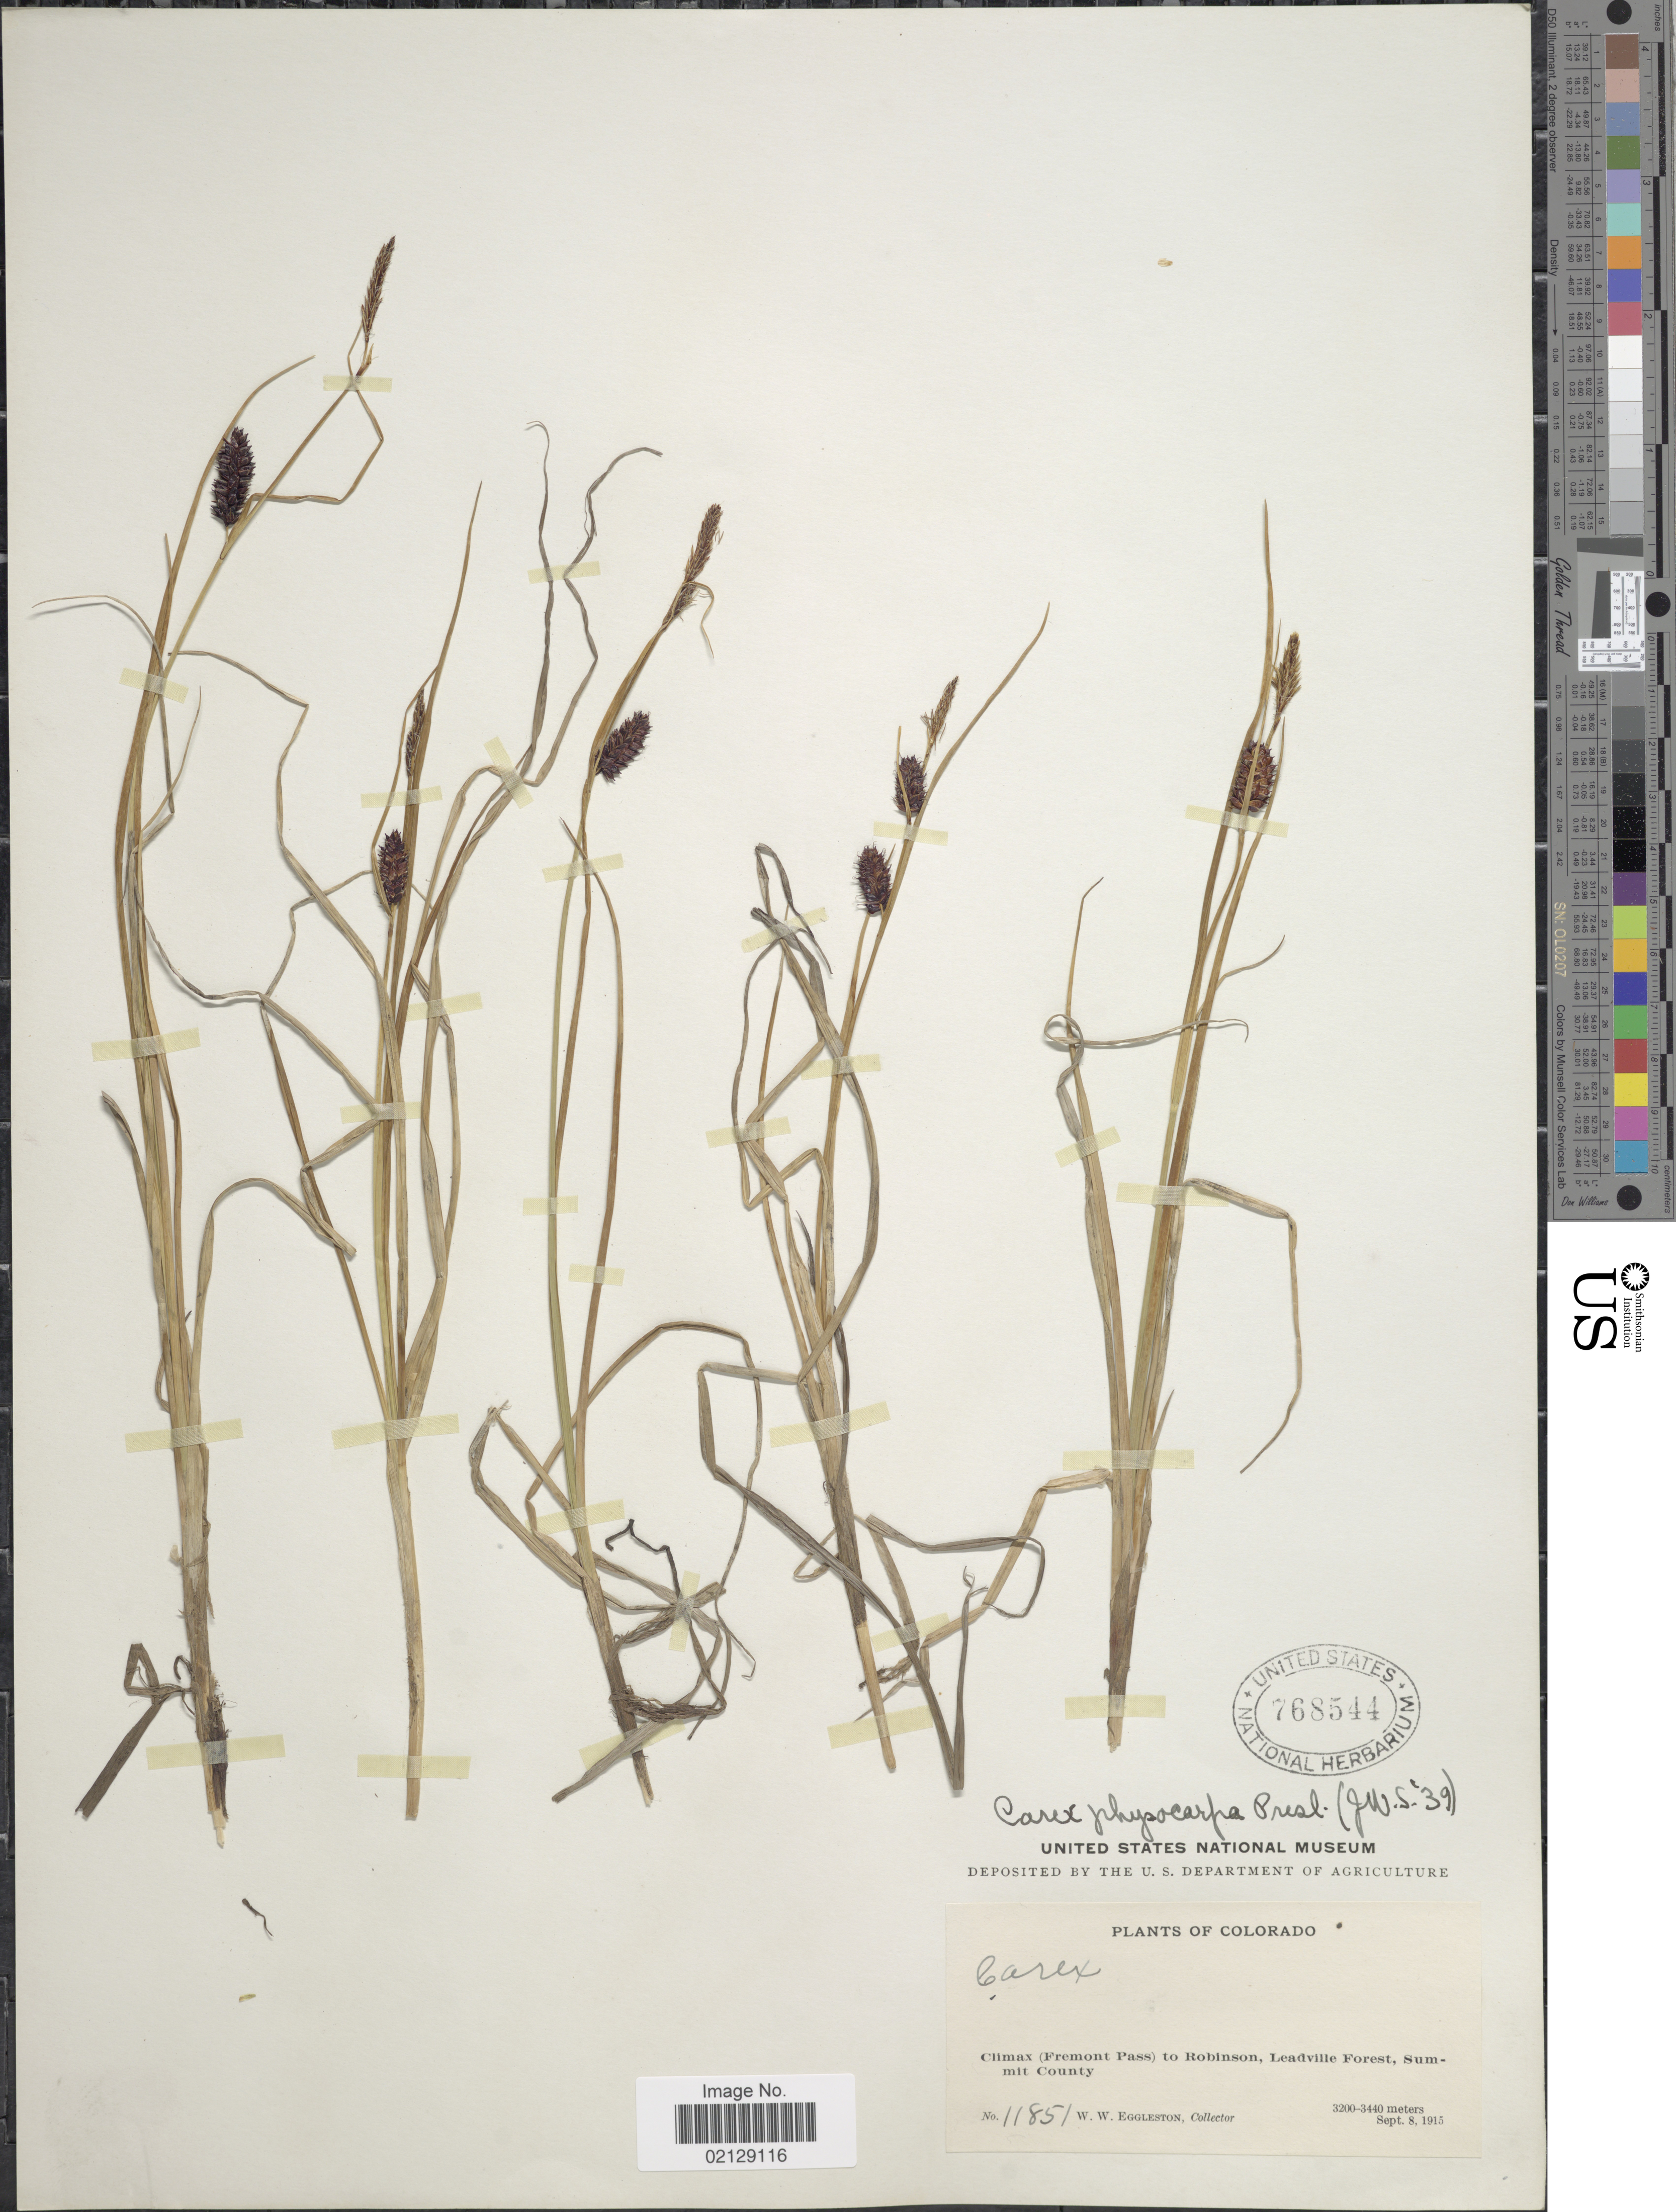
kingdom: Plantae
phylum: Tracheophyta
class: Liliopsida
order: Poales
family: Cyperaceae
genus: Carex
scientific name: Carex saxatilis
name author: L.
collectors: W. W. Eggleston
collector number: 11851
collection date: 1915-09-08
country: United States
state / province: Colorado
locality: Climax (Fremont Pass) to Robinson, Leadville Forest, Summit County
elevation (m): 3200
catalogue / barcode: US 768544